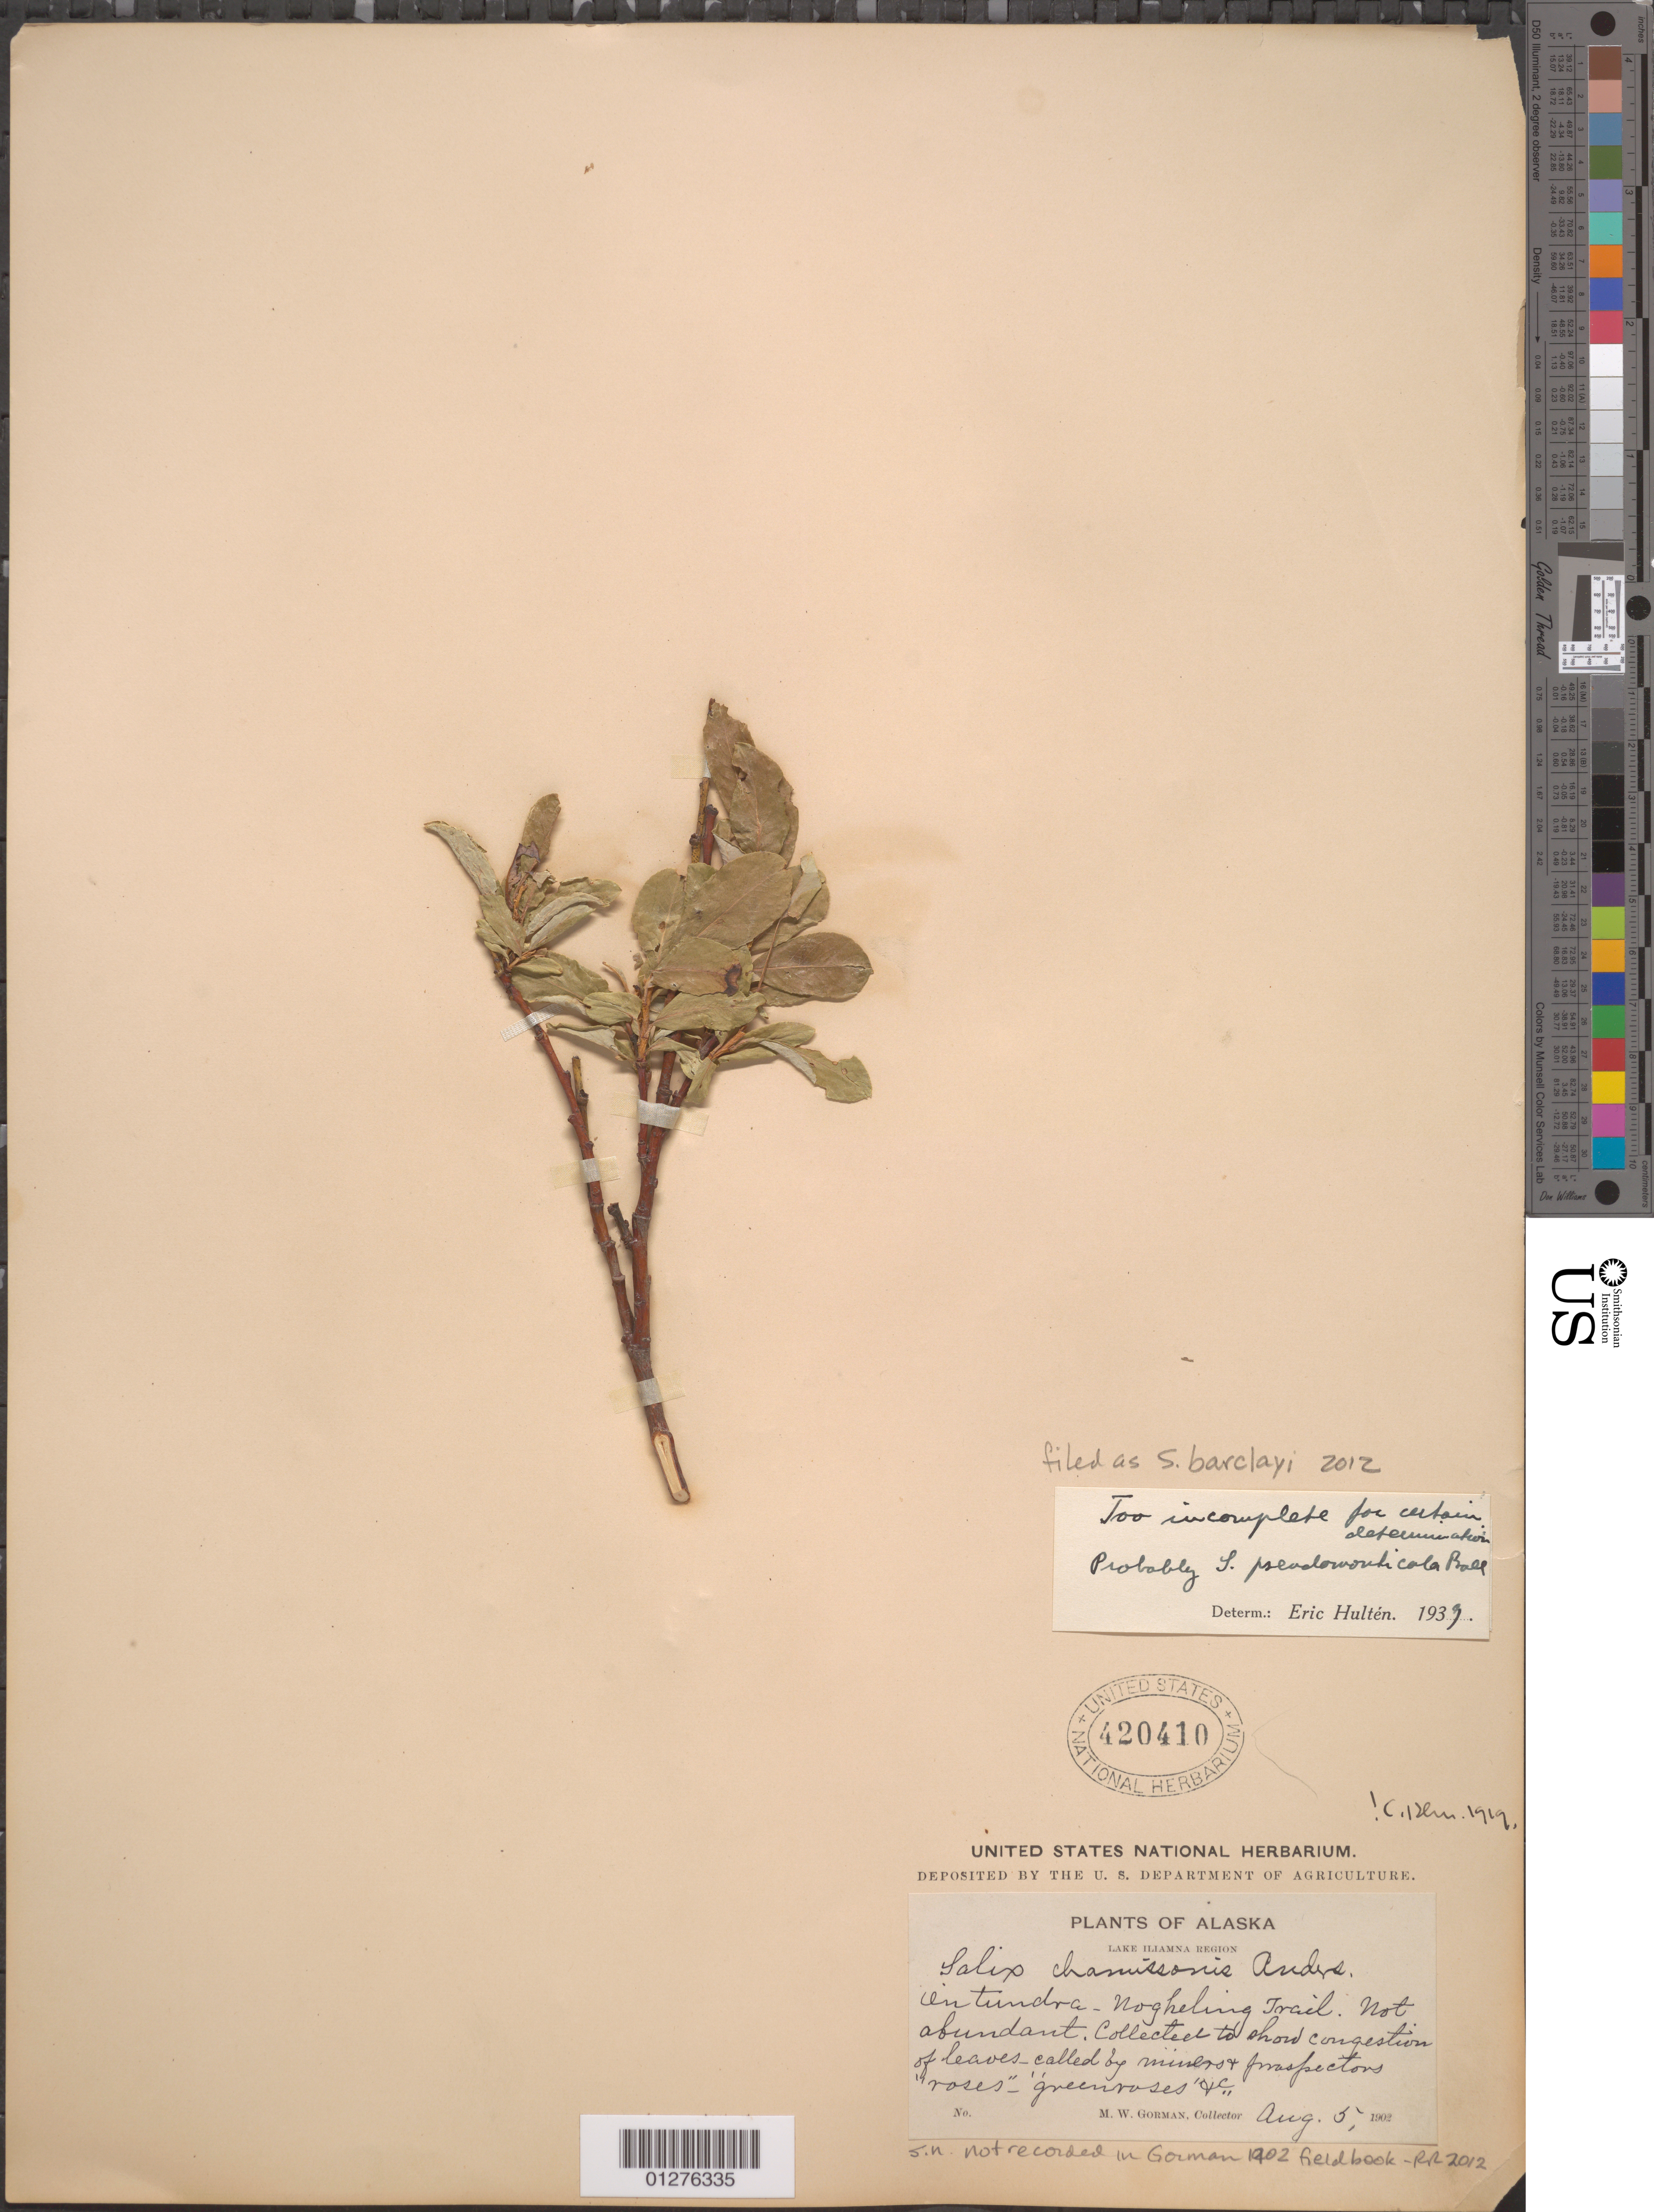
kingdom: Plantae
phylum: Tracheophyta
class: Magnoliopsida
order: Malpighiales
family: Salicaceae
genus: Salix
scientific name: Salix barclayi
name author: Andersson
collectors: M. W. Gorman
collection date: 1902-08-05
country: United States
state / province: Alaska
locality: On Tundra- Nogheling Trail .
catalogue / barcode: US 420410